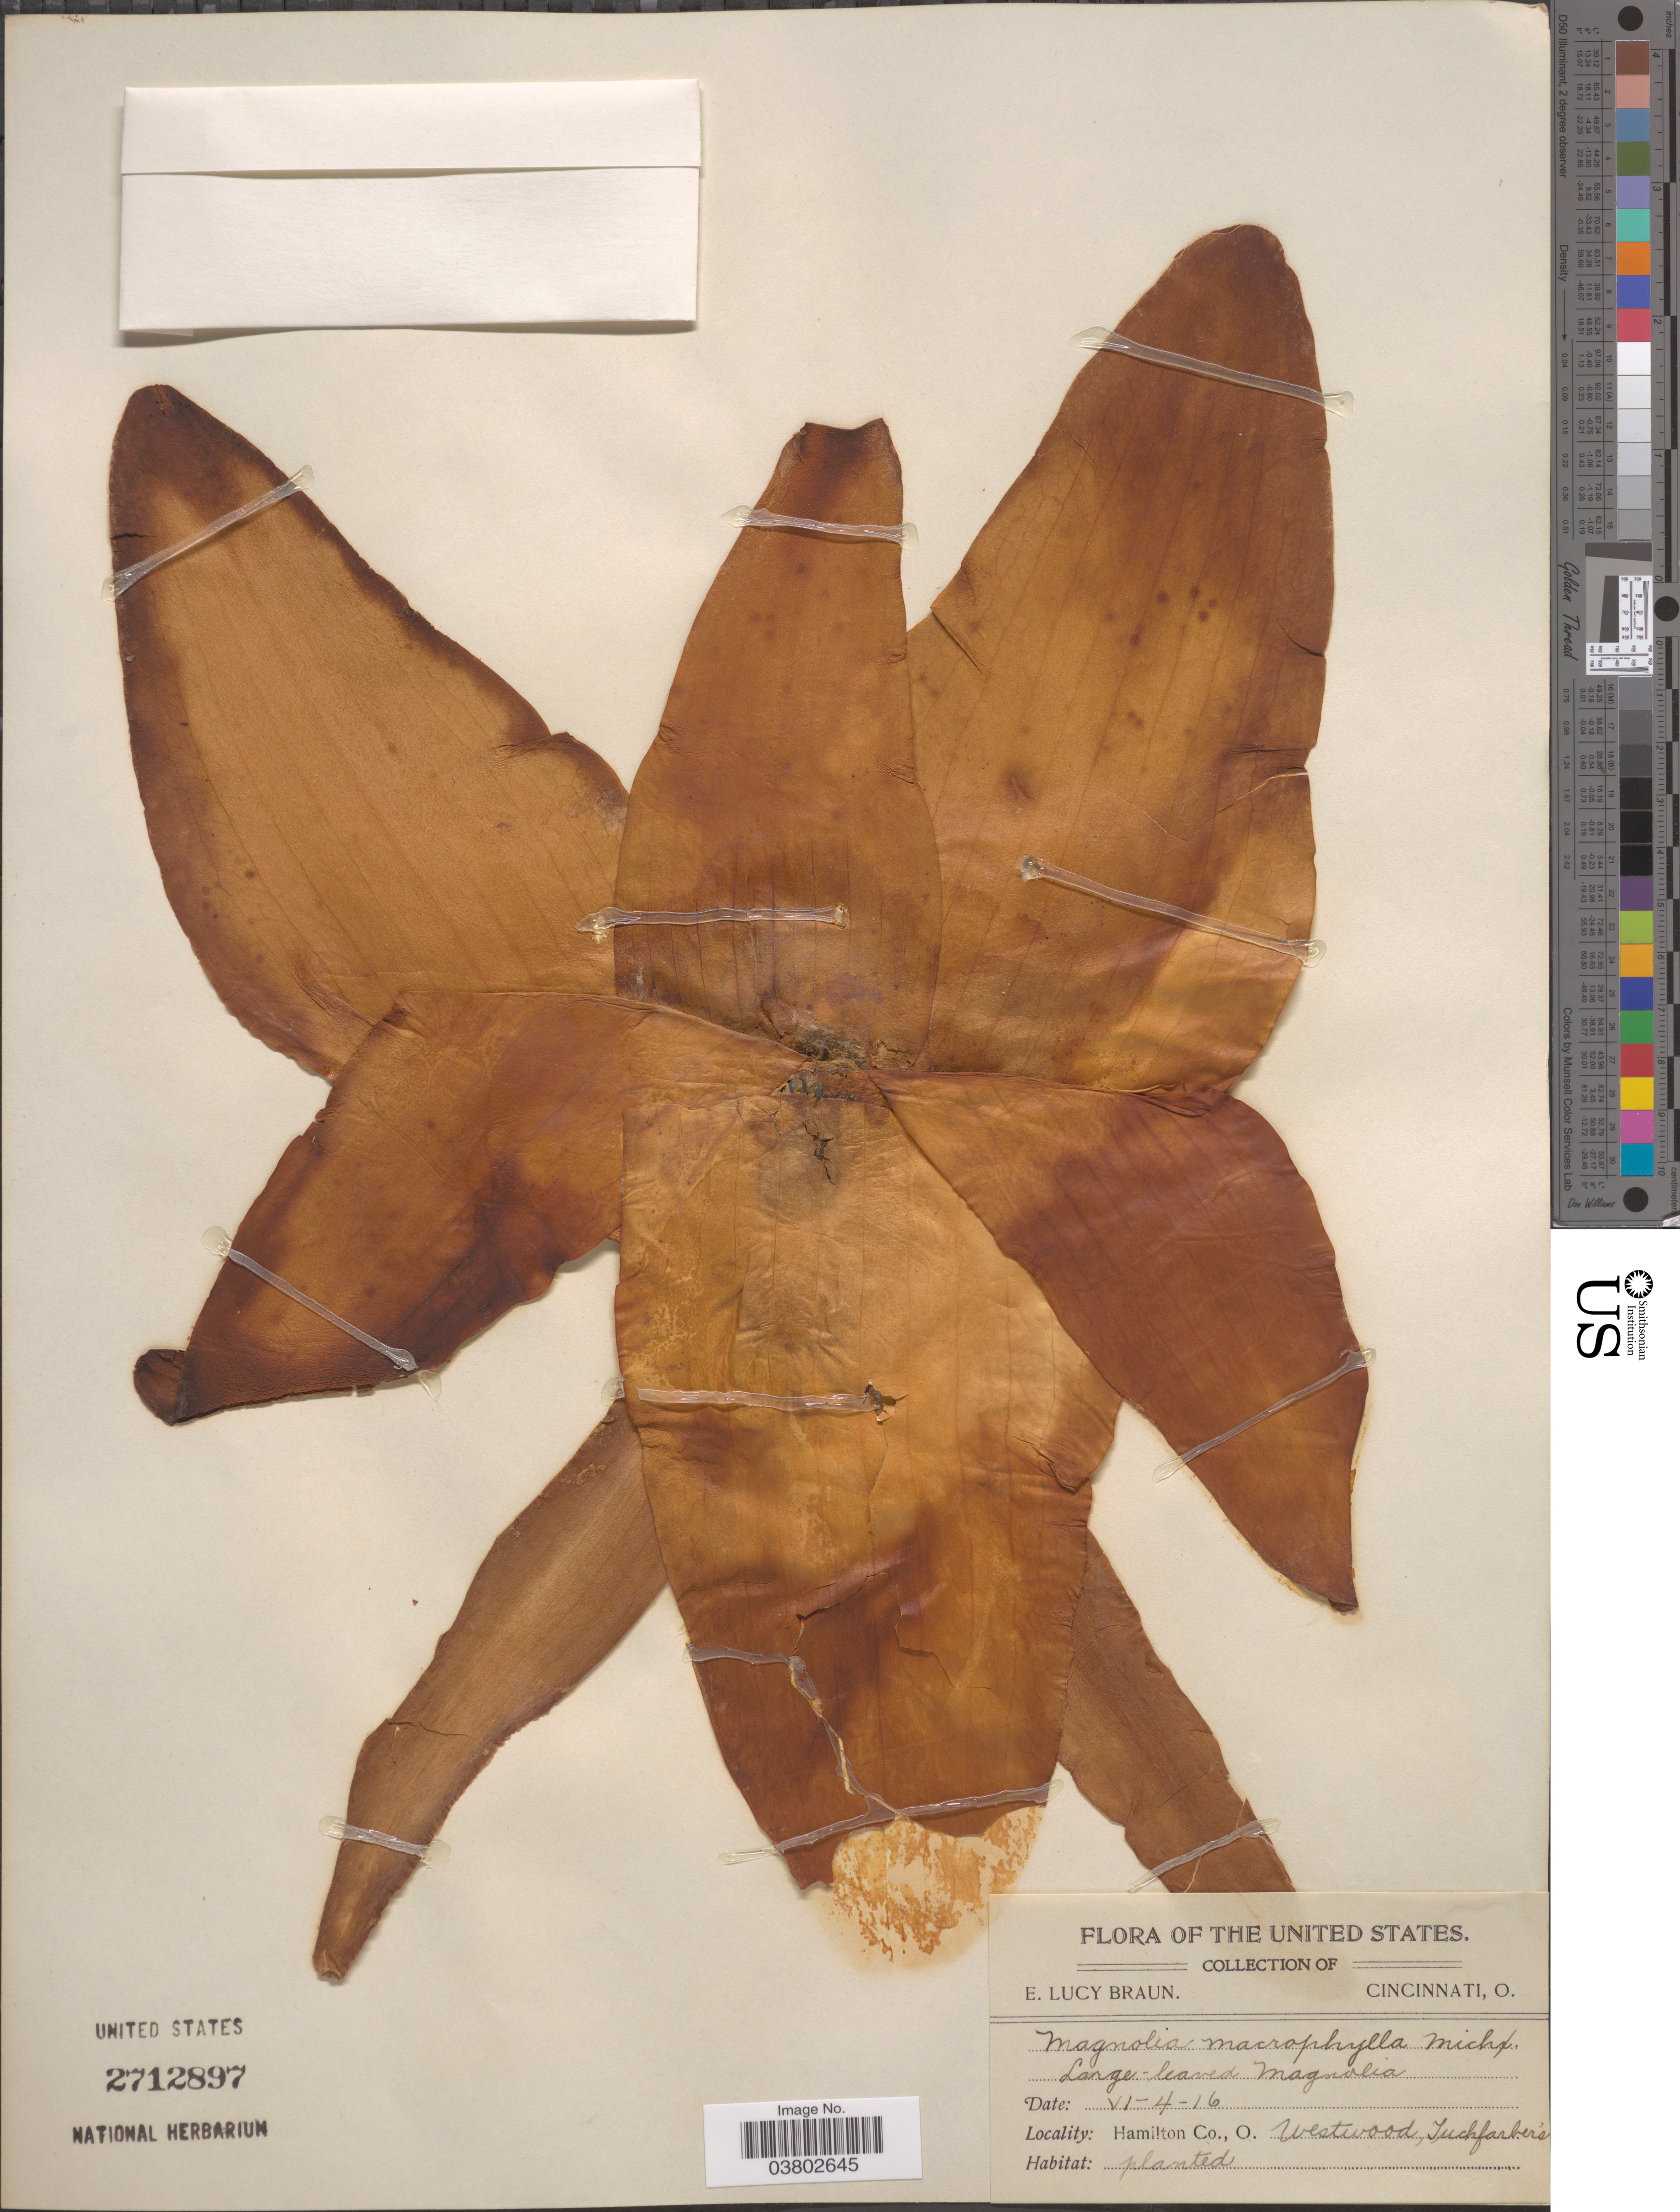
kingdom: Plantae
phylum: Tracheophyta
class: Magnoliopsida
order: Magnoliales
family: Magnoliaceae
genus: Magnolia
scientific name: Magnolia macrophylla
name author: Michx.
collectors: E. L. Braun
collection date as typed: Transcribed d/m/y: 4/6/16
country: United States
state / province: Ohio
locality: Hamilton Co., Westwood, Tuchfarber's.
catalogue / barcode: US 2712897